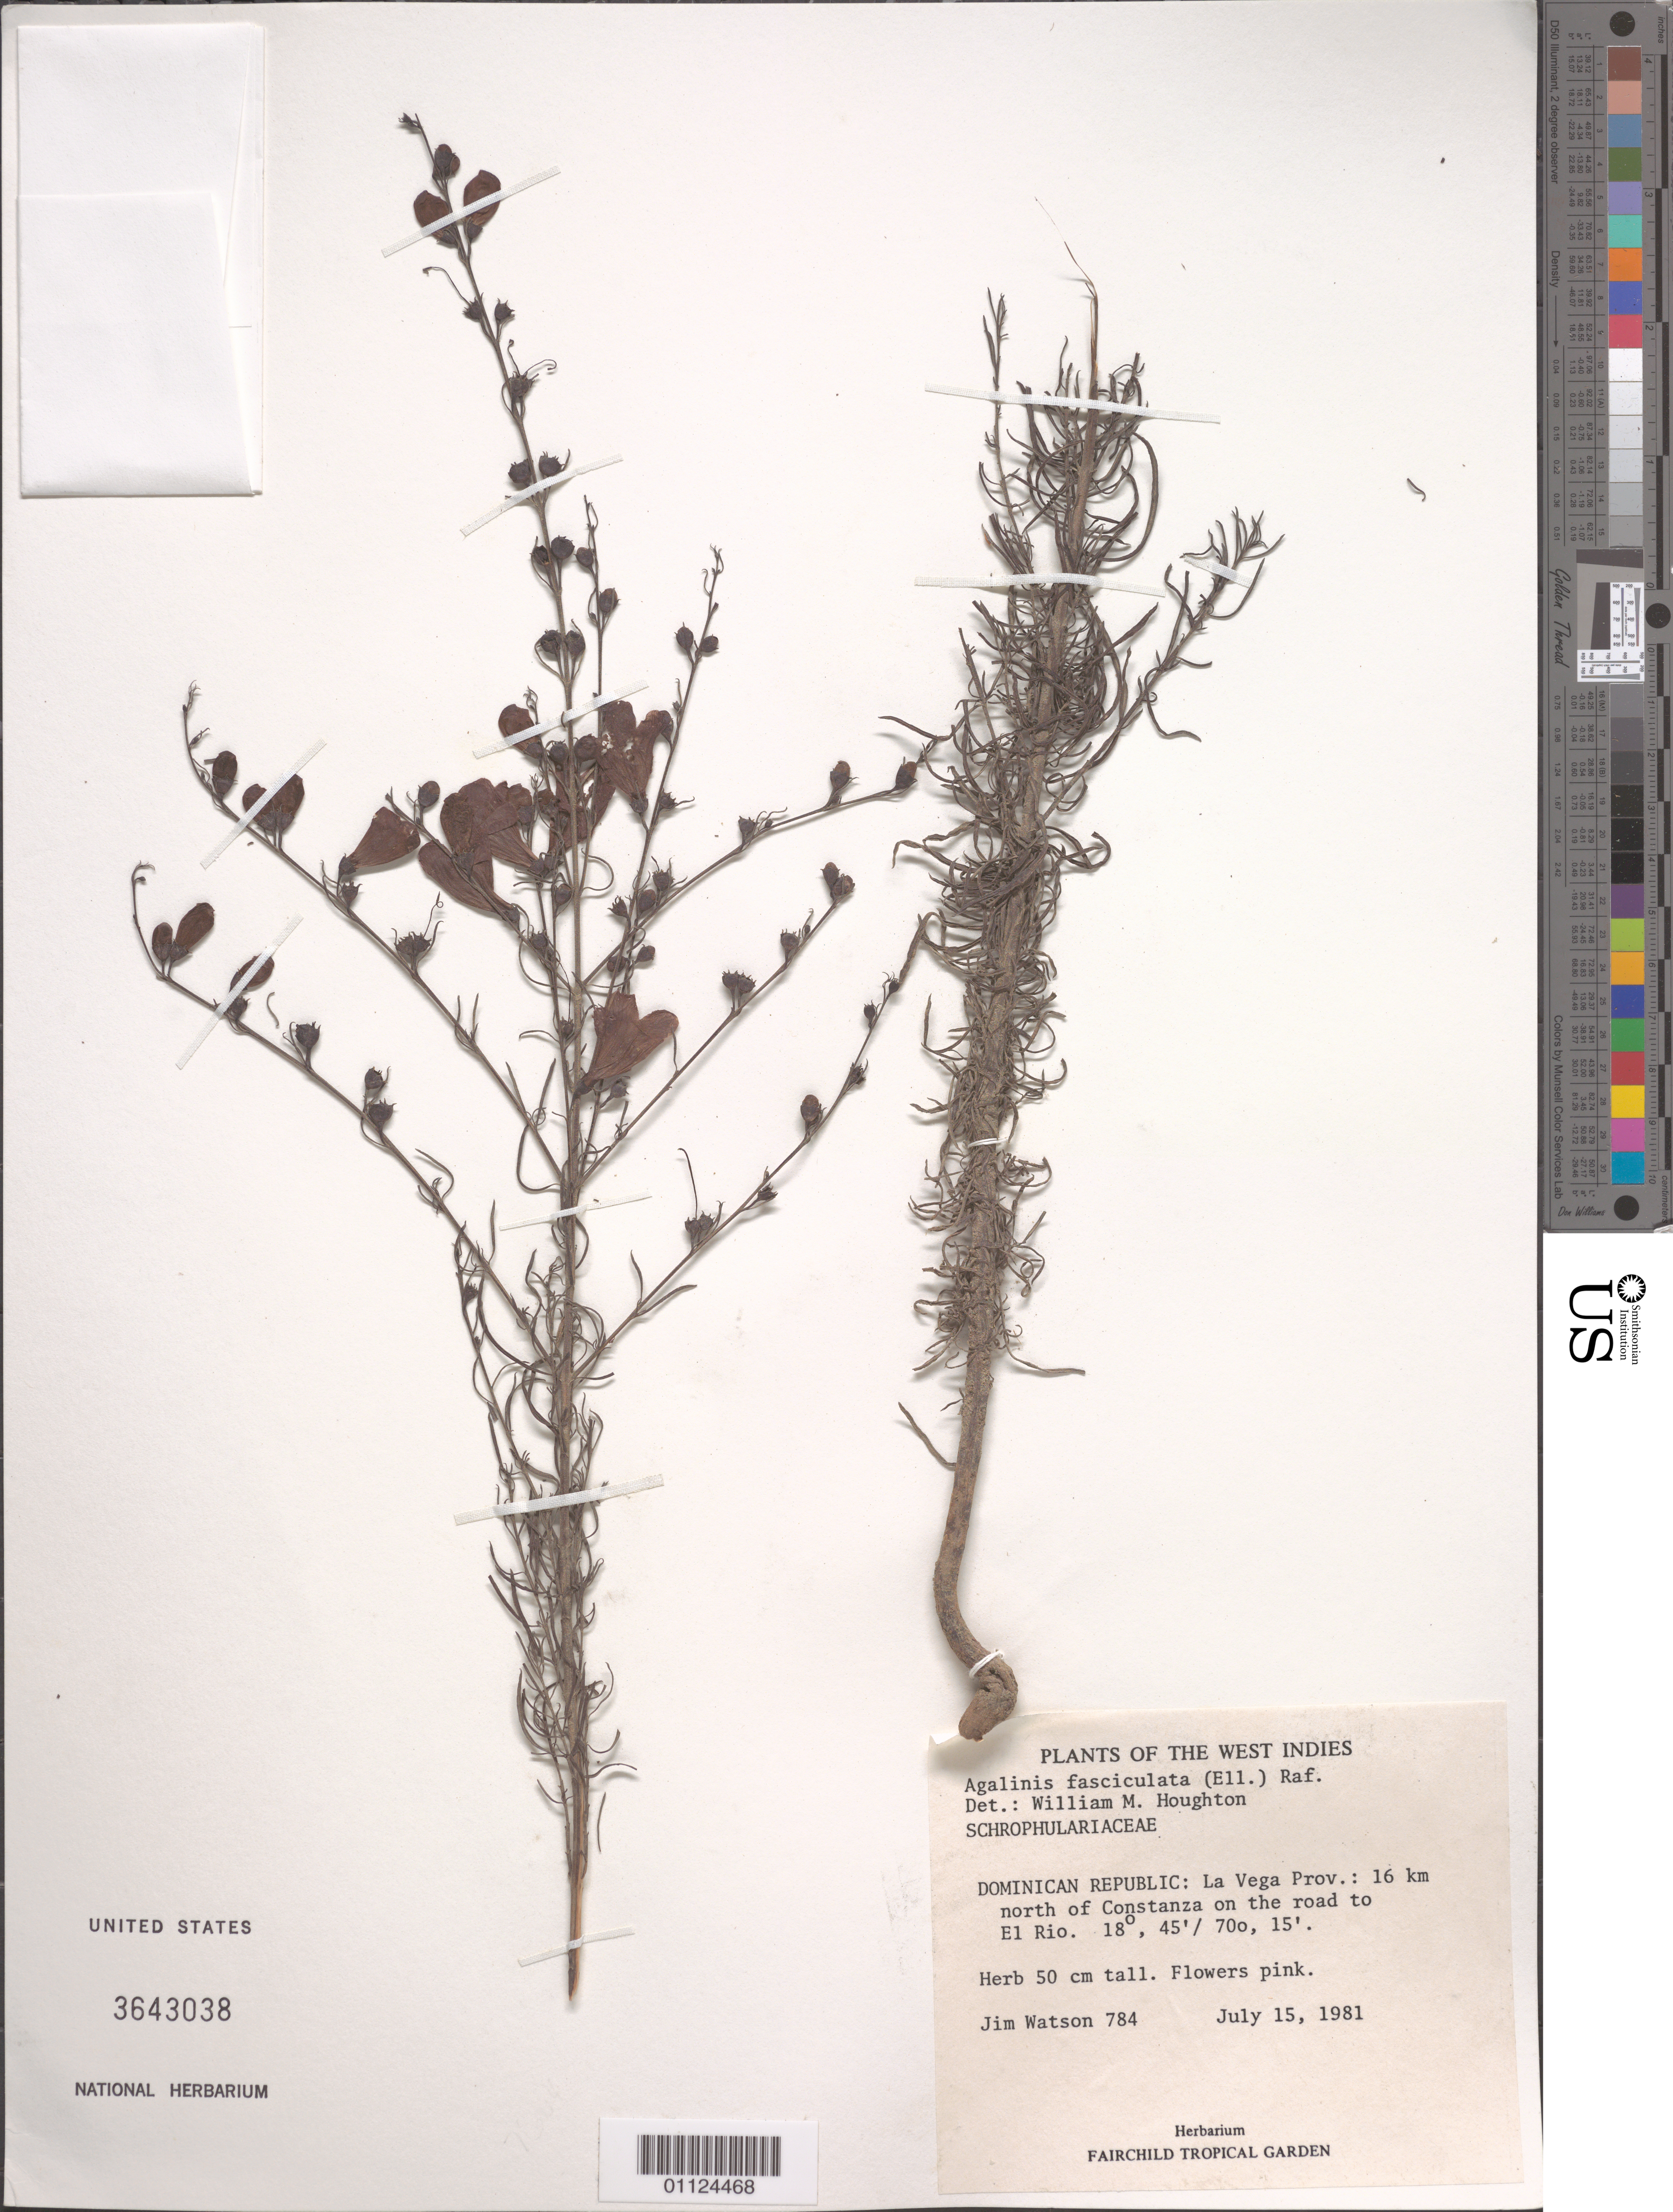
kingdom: Plantae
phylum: Tracheophyta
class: Magnoliopsida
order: Lamiales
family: Orobanchaceae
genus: Agalinis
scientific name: Agalinis fasciculata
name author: (Elliott) Raf.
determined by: Houghton, W.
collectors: J. B. Watson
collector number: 784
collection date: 1981-07-15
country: Dominican Republic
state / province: La Vega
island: Hispaniola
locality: Constanza, 16 km N, on road to El Rio.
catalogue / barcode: US 3643038